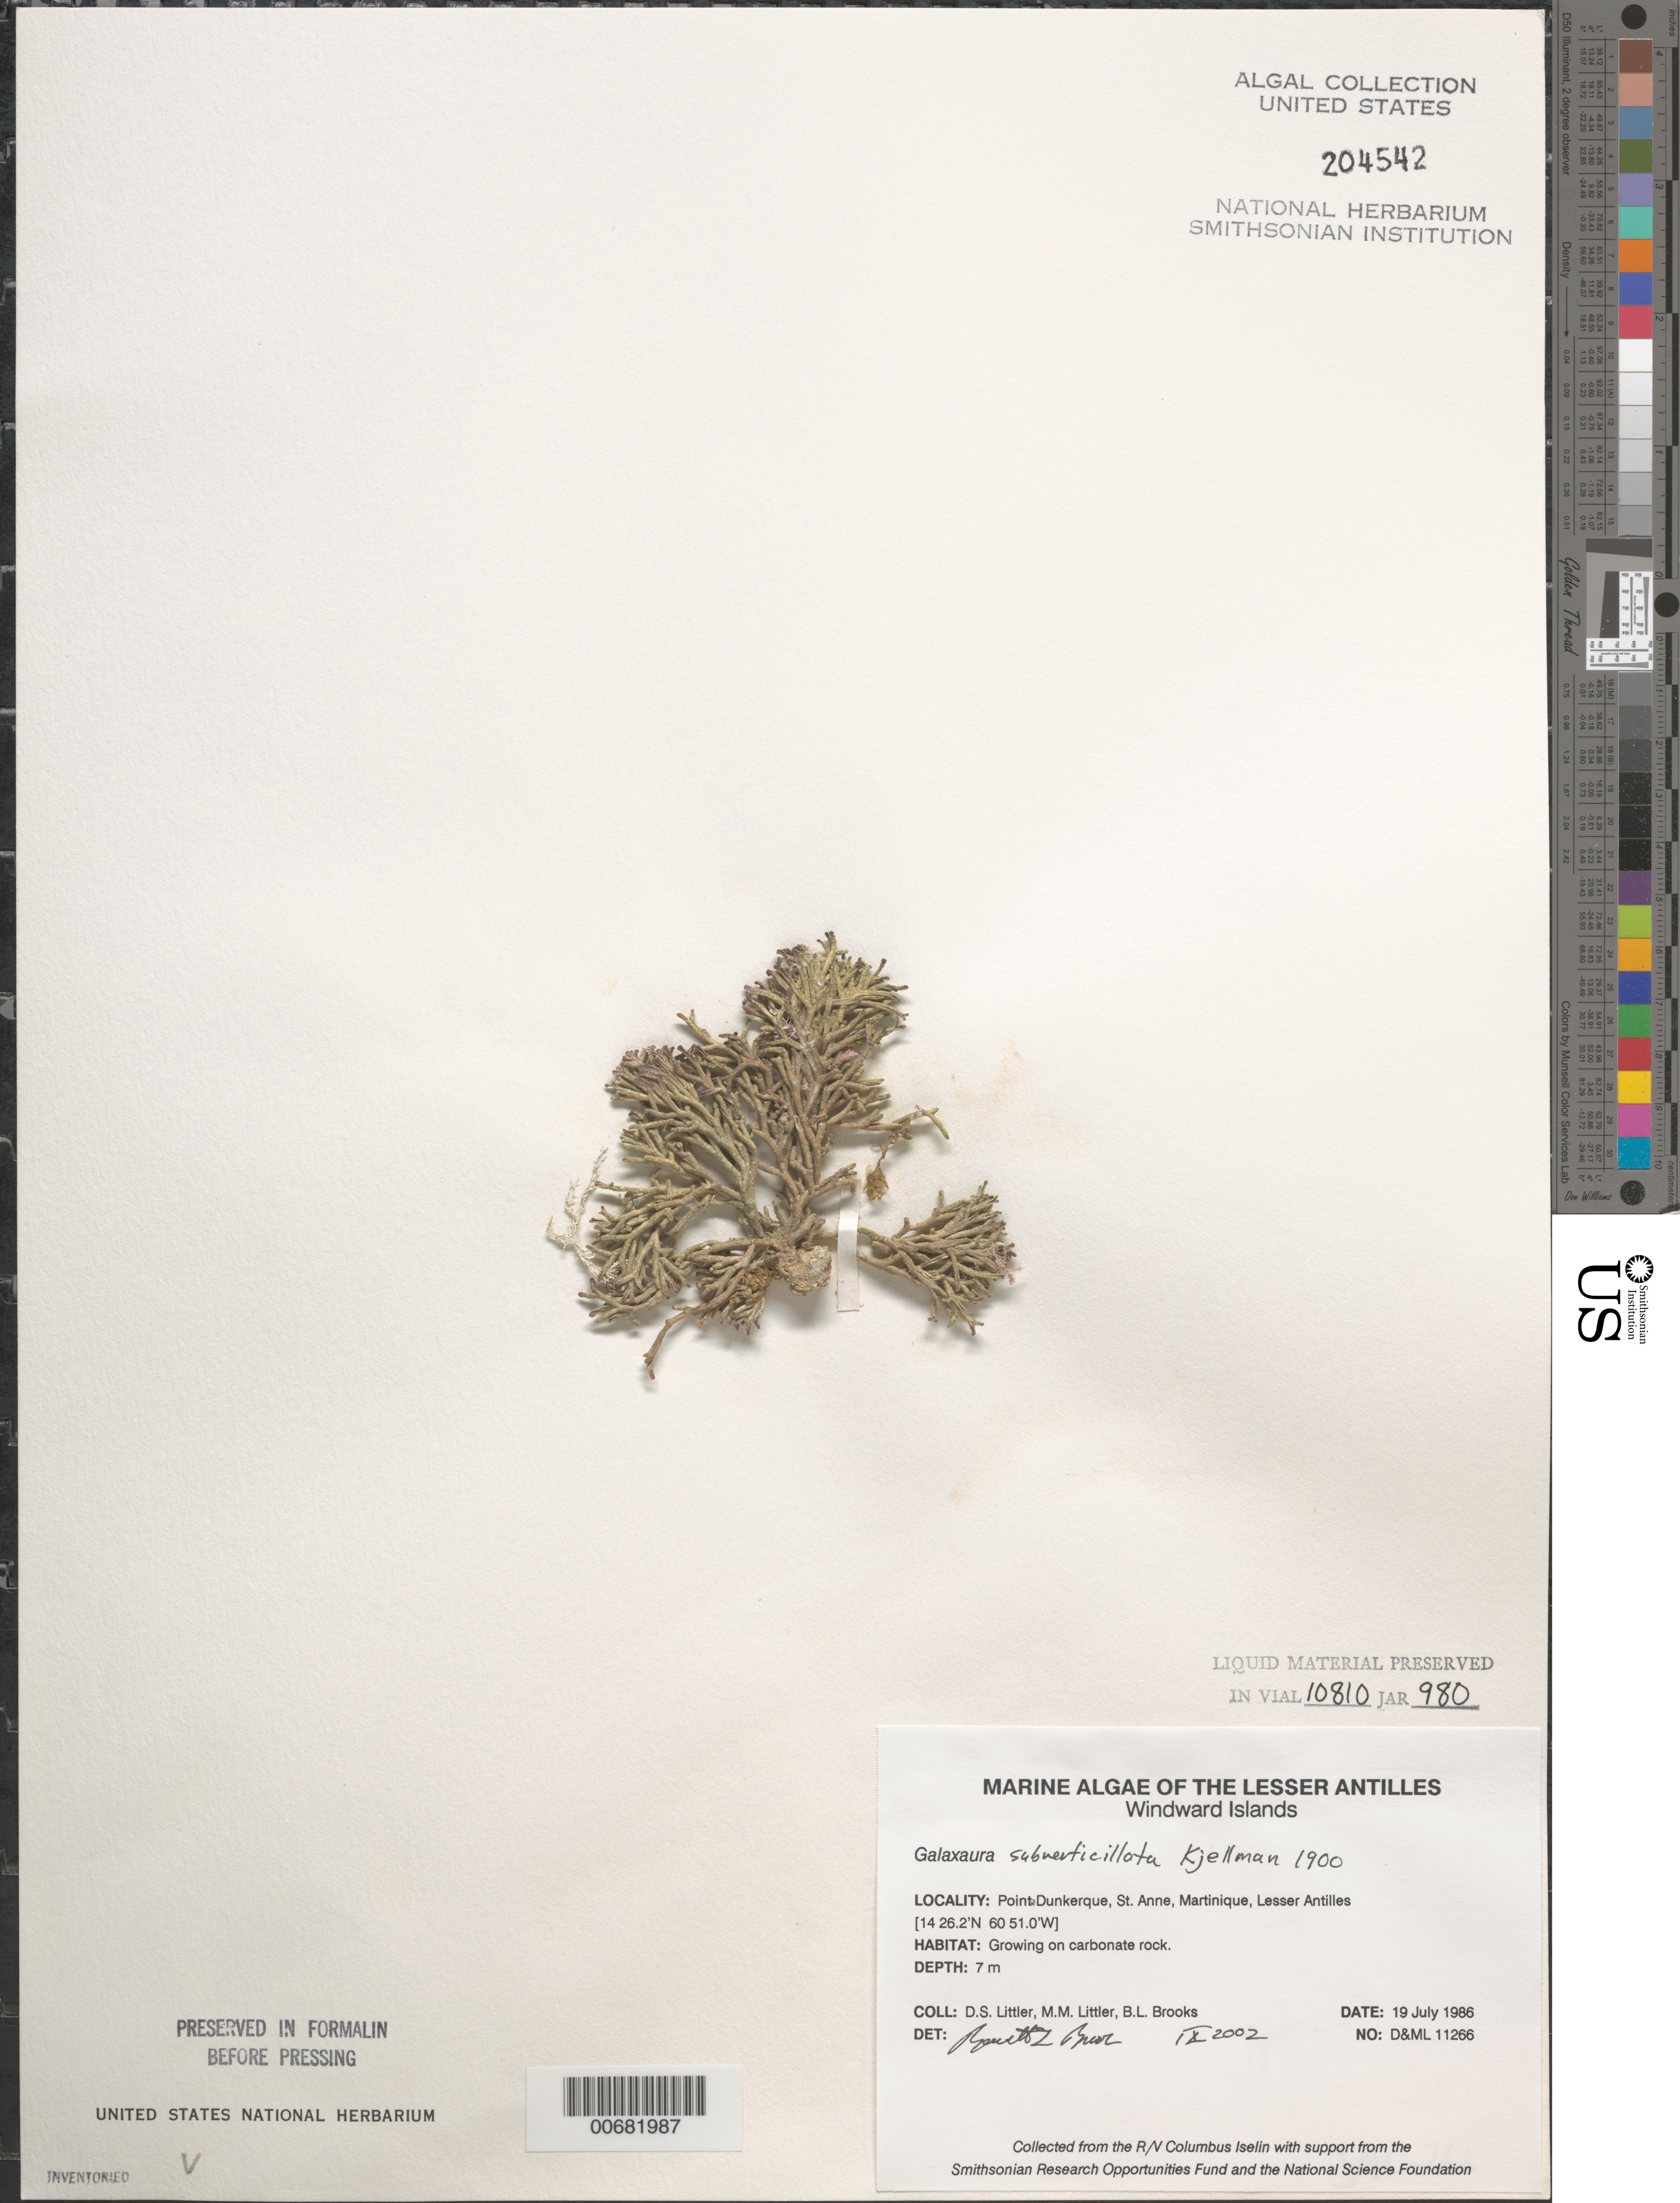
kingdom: Plantae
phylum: Rhodophyta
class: Florideophyceae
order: Nemaliales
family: Galaxauraceae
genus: Galaxaura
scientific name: Galaxaura rugosa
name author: (Ellis & Sol.) J.V.Lamouroux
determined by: Algae name updating Project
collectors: D. S. Littler, M. M. Littler & B. Brooks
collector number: D&ML 11266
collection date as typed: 19 Jul 1986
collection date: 1986-07-19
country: Martinique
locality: Pointe Dunkerque, St. Anne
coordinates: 14 26.2'N, 60 51.0'W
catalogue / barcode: US 204542